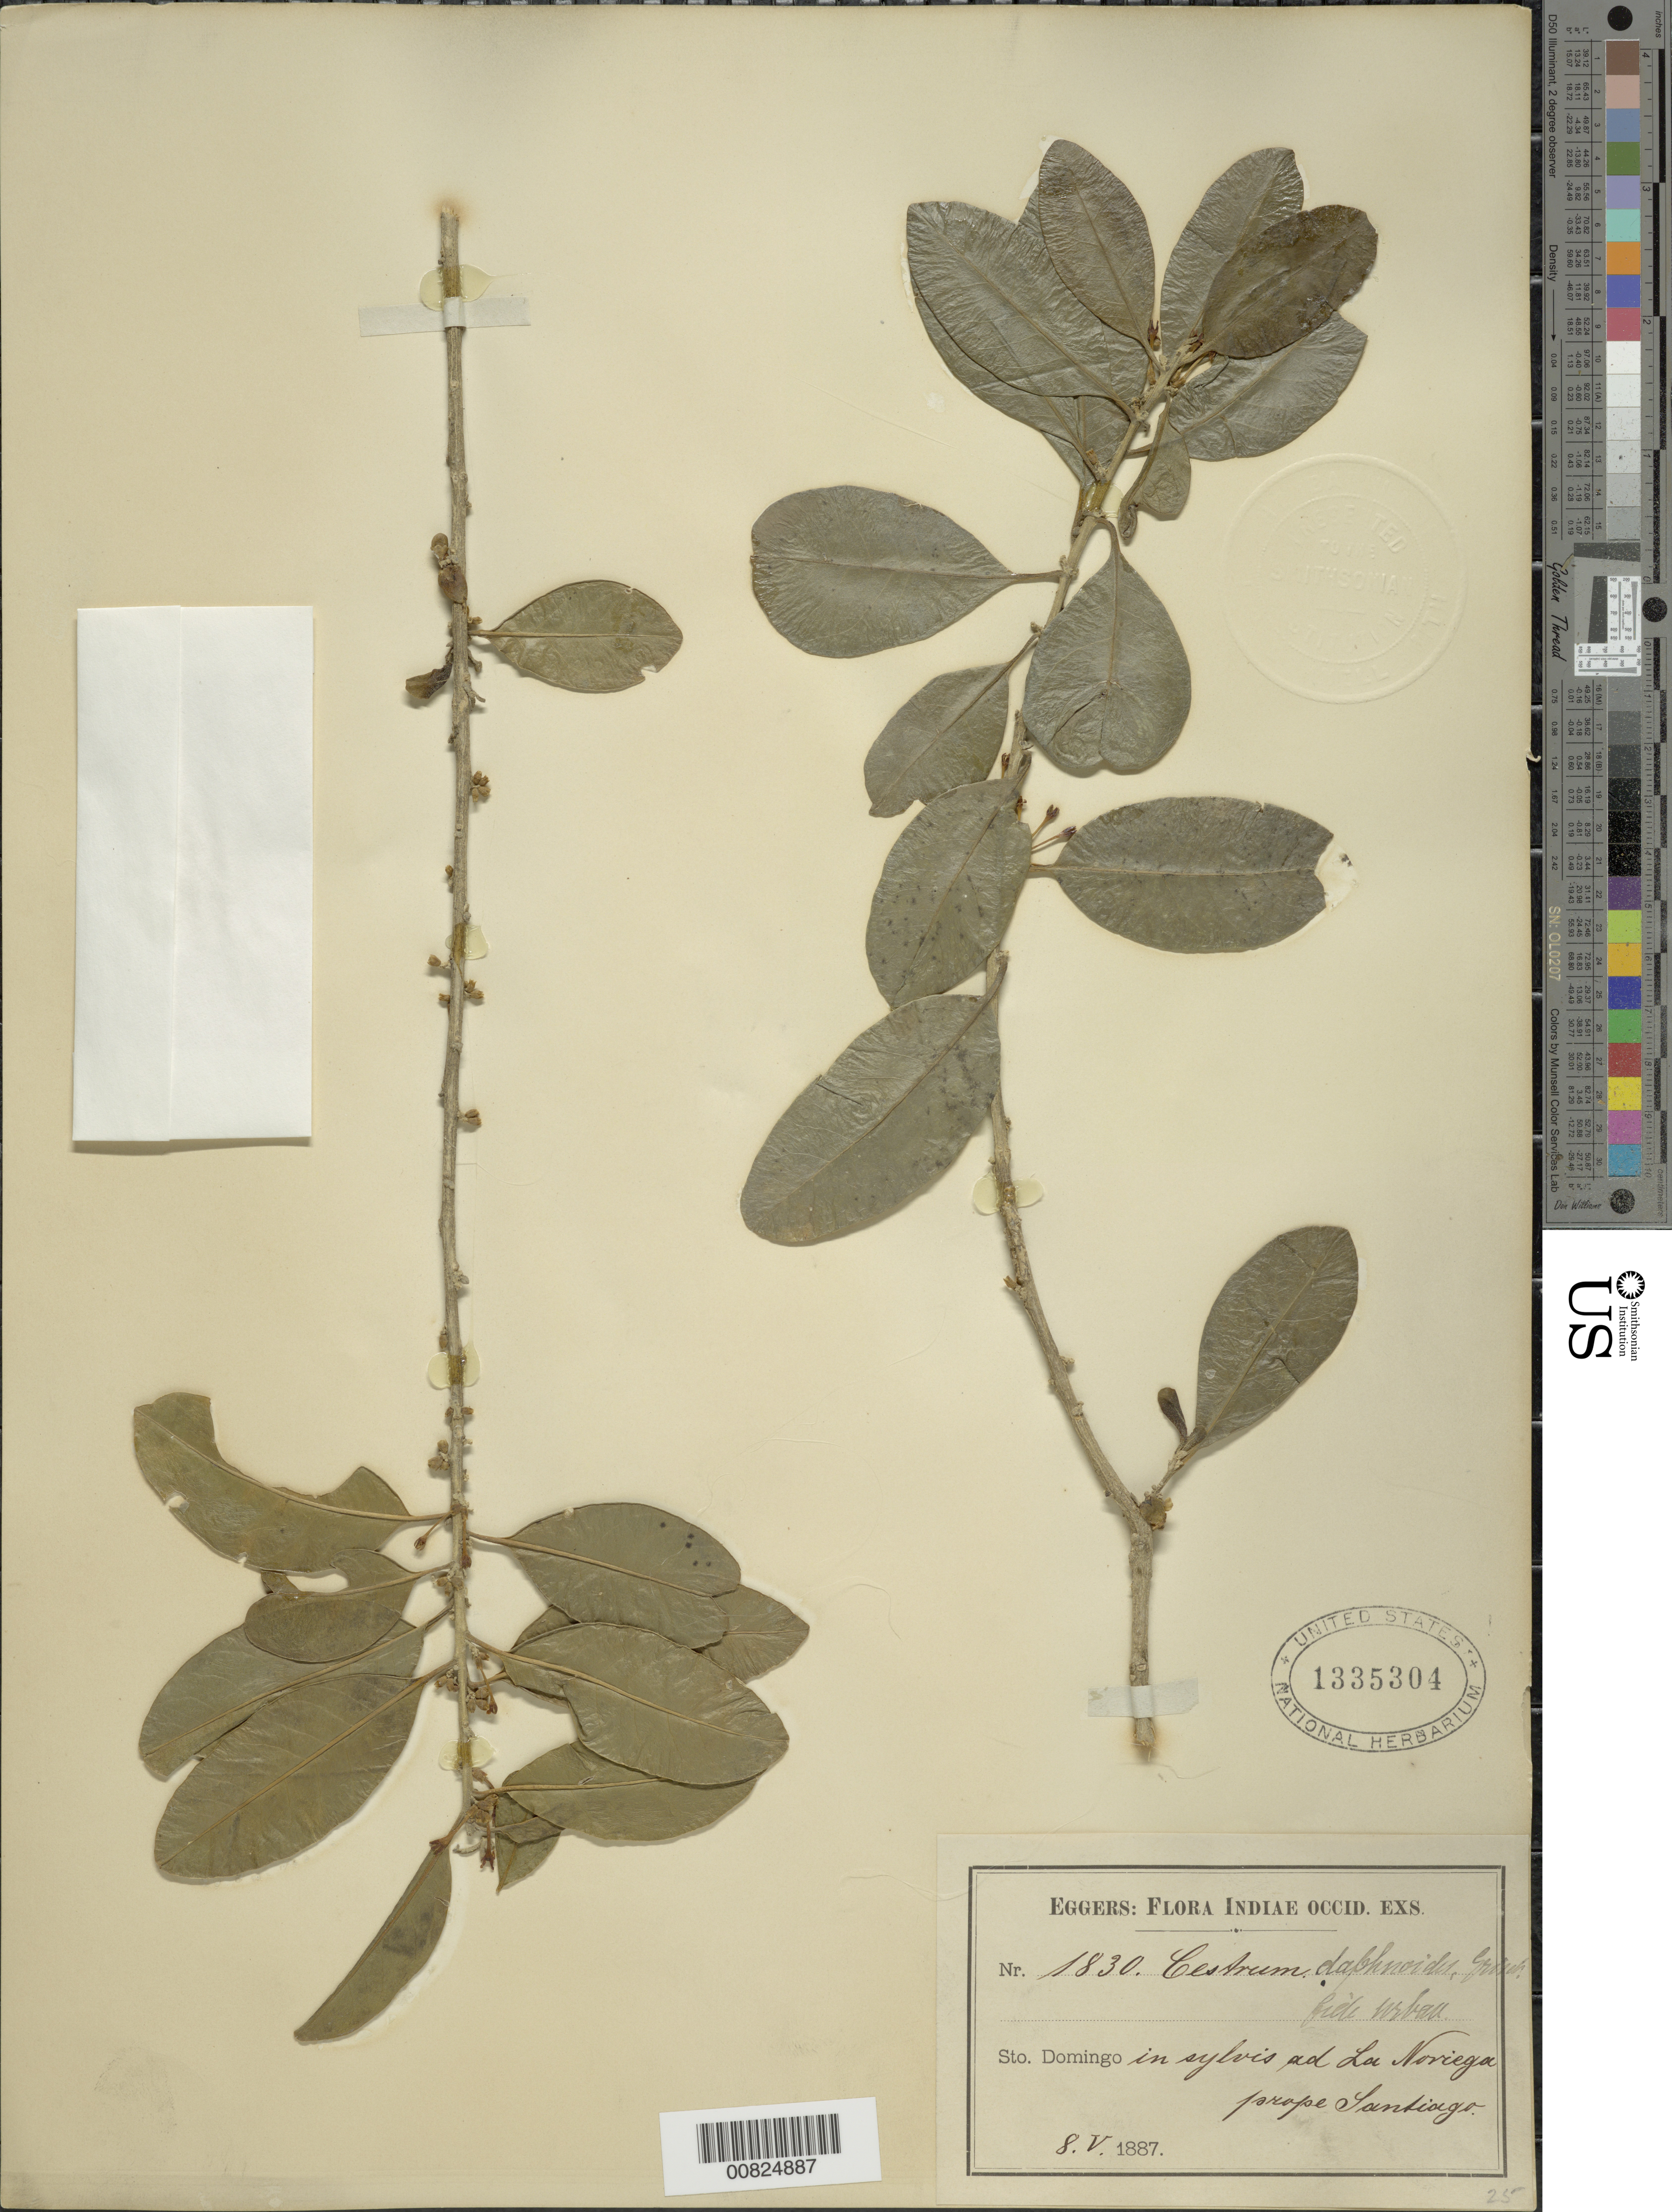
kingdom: Plantae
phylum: Tracheophyta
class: Magnoliopsida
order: Solanales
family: Solanaceae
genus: Cestrum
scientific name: Cestrum daphnoides var. laxiflorum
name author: O.E. Schulz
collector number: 1830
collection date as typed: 08 May 1887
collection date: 1887-05-08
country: Dominican Republic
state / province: Santiago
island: Hispaniola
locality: La Noriega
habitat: Sylvis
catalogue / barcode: US 1335304